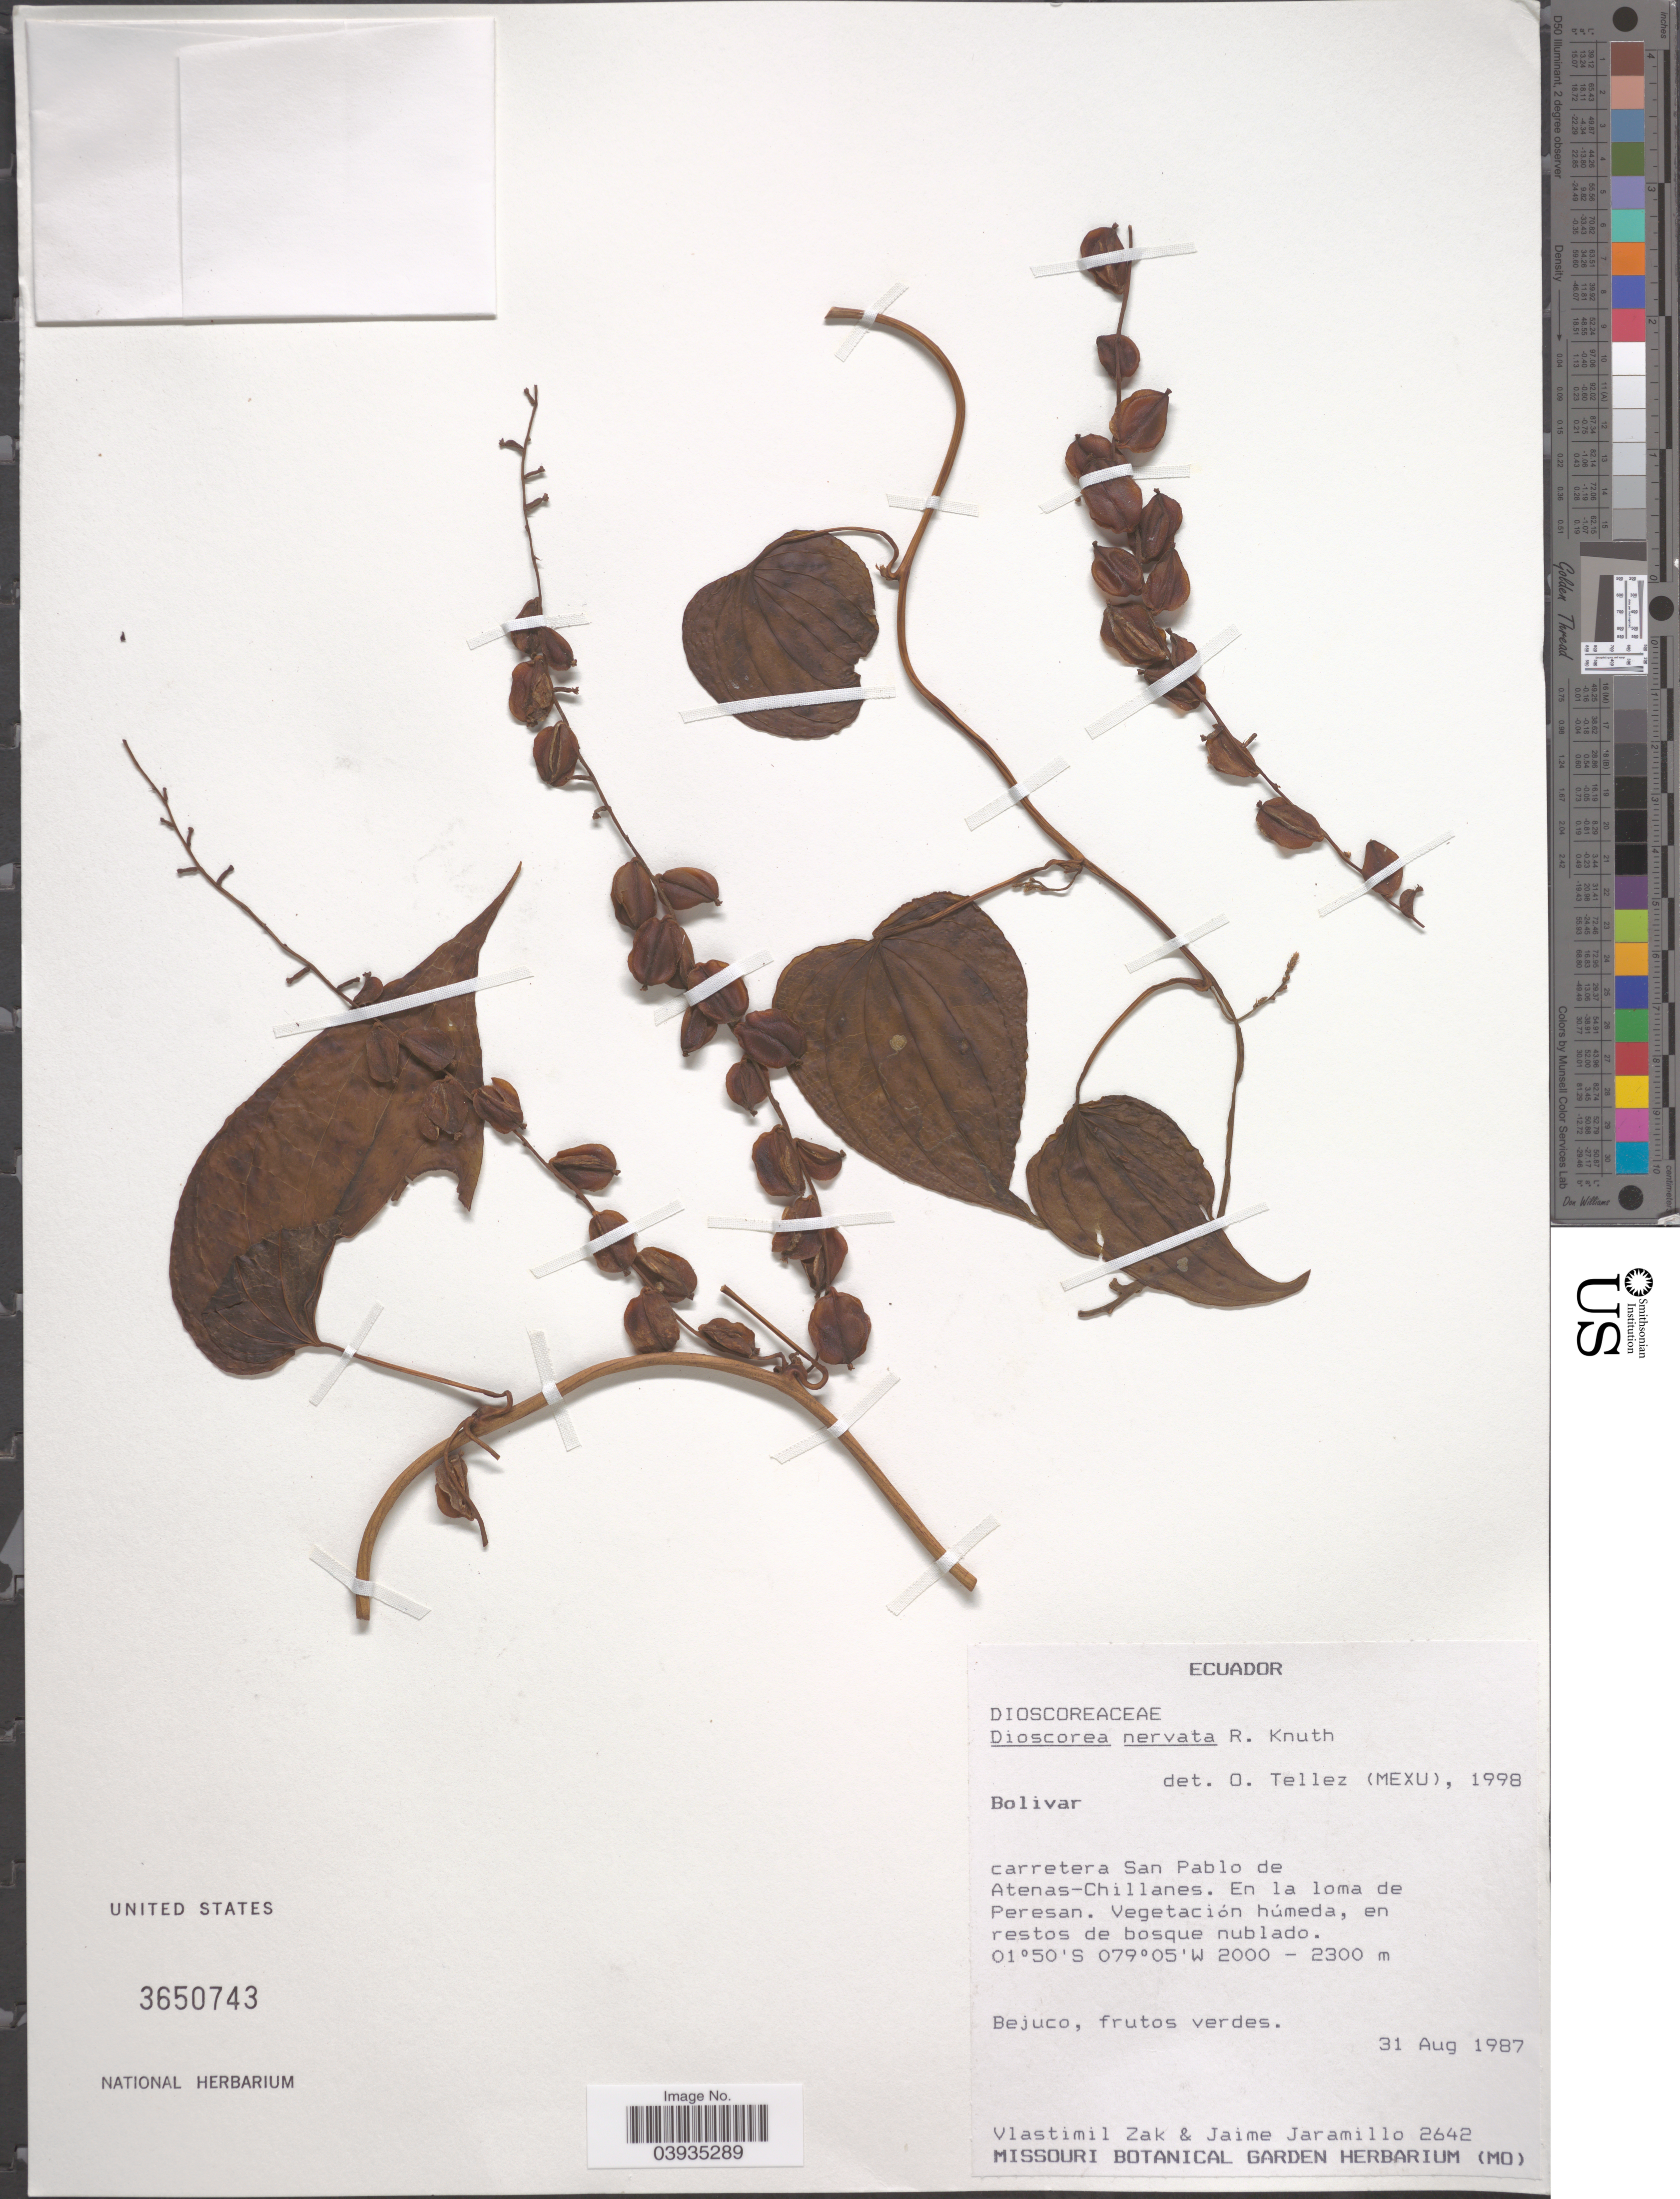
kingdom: Plantae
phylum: Tracheophyta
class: Liliopsida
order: Dioscoreales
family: Dioscoreaceae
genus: Dioscorea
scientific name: Dioscorea nervata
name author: R. Knuth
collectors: V. Zak & J. Jaramillo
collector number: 2642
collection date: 1987-08-31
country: Ecuador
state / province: Bolívar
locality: Carretera San Pablo de Atenas-Chillanes. En la loma de Peresan.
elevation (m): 2000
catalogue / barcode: US 3650743